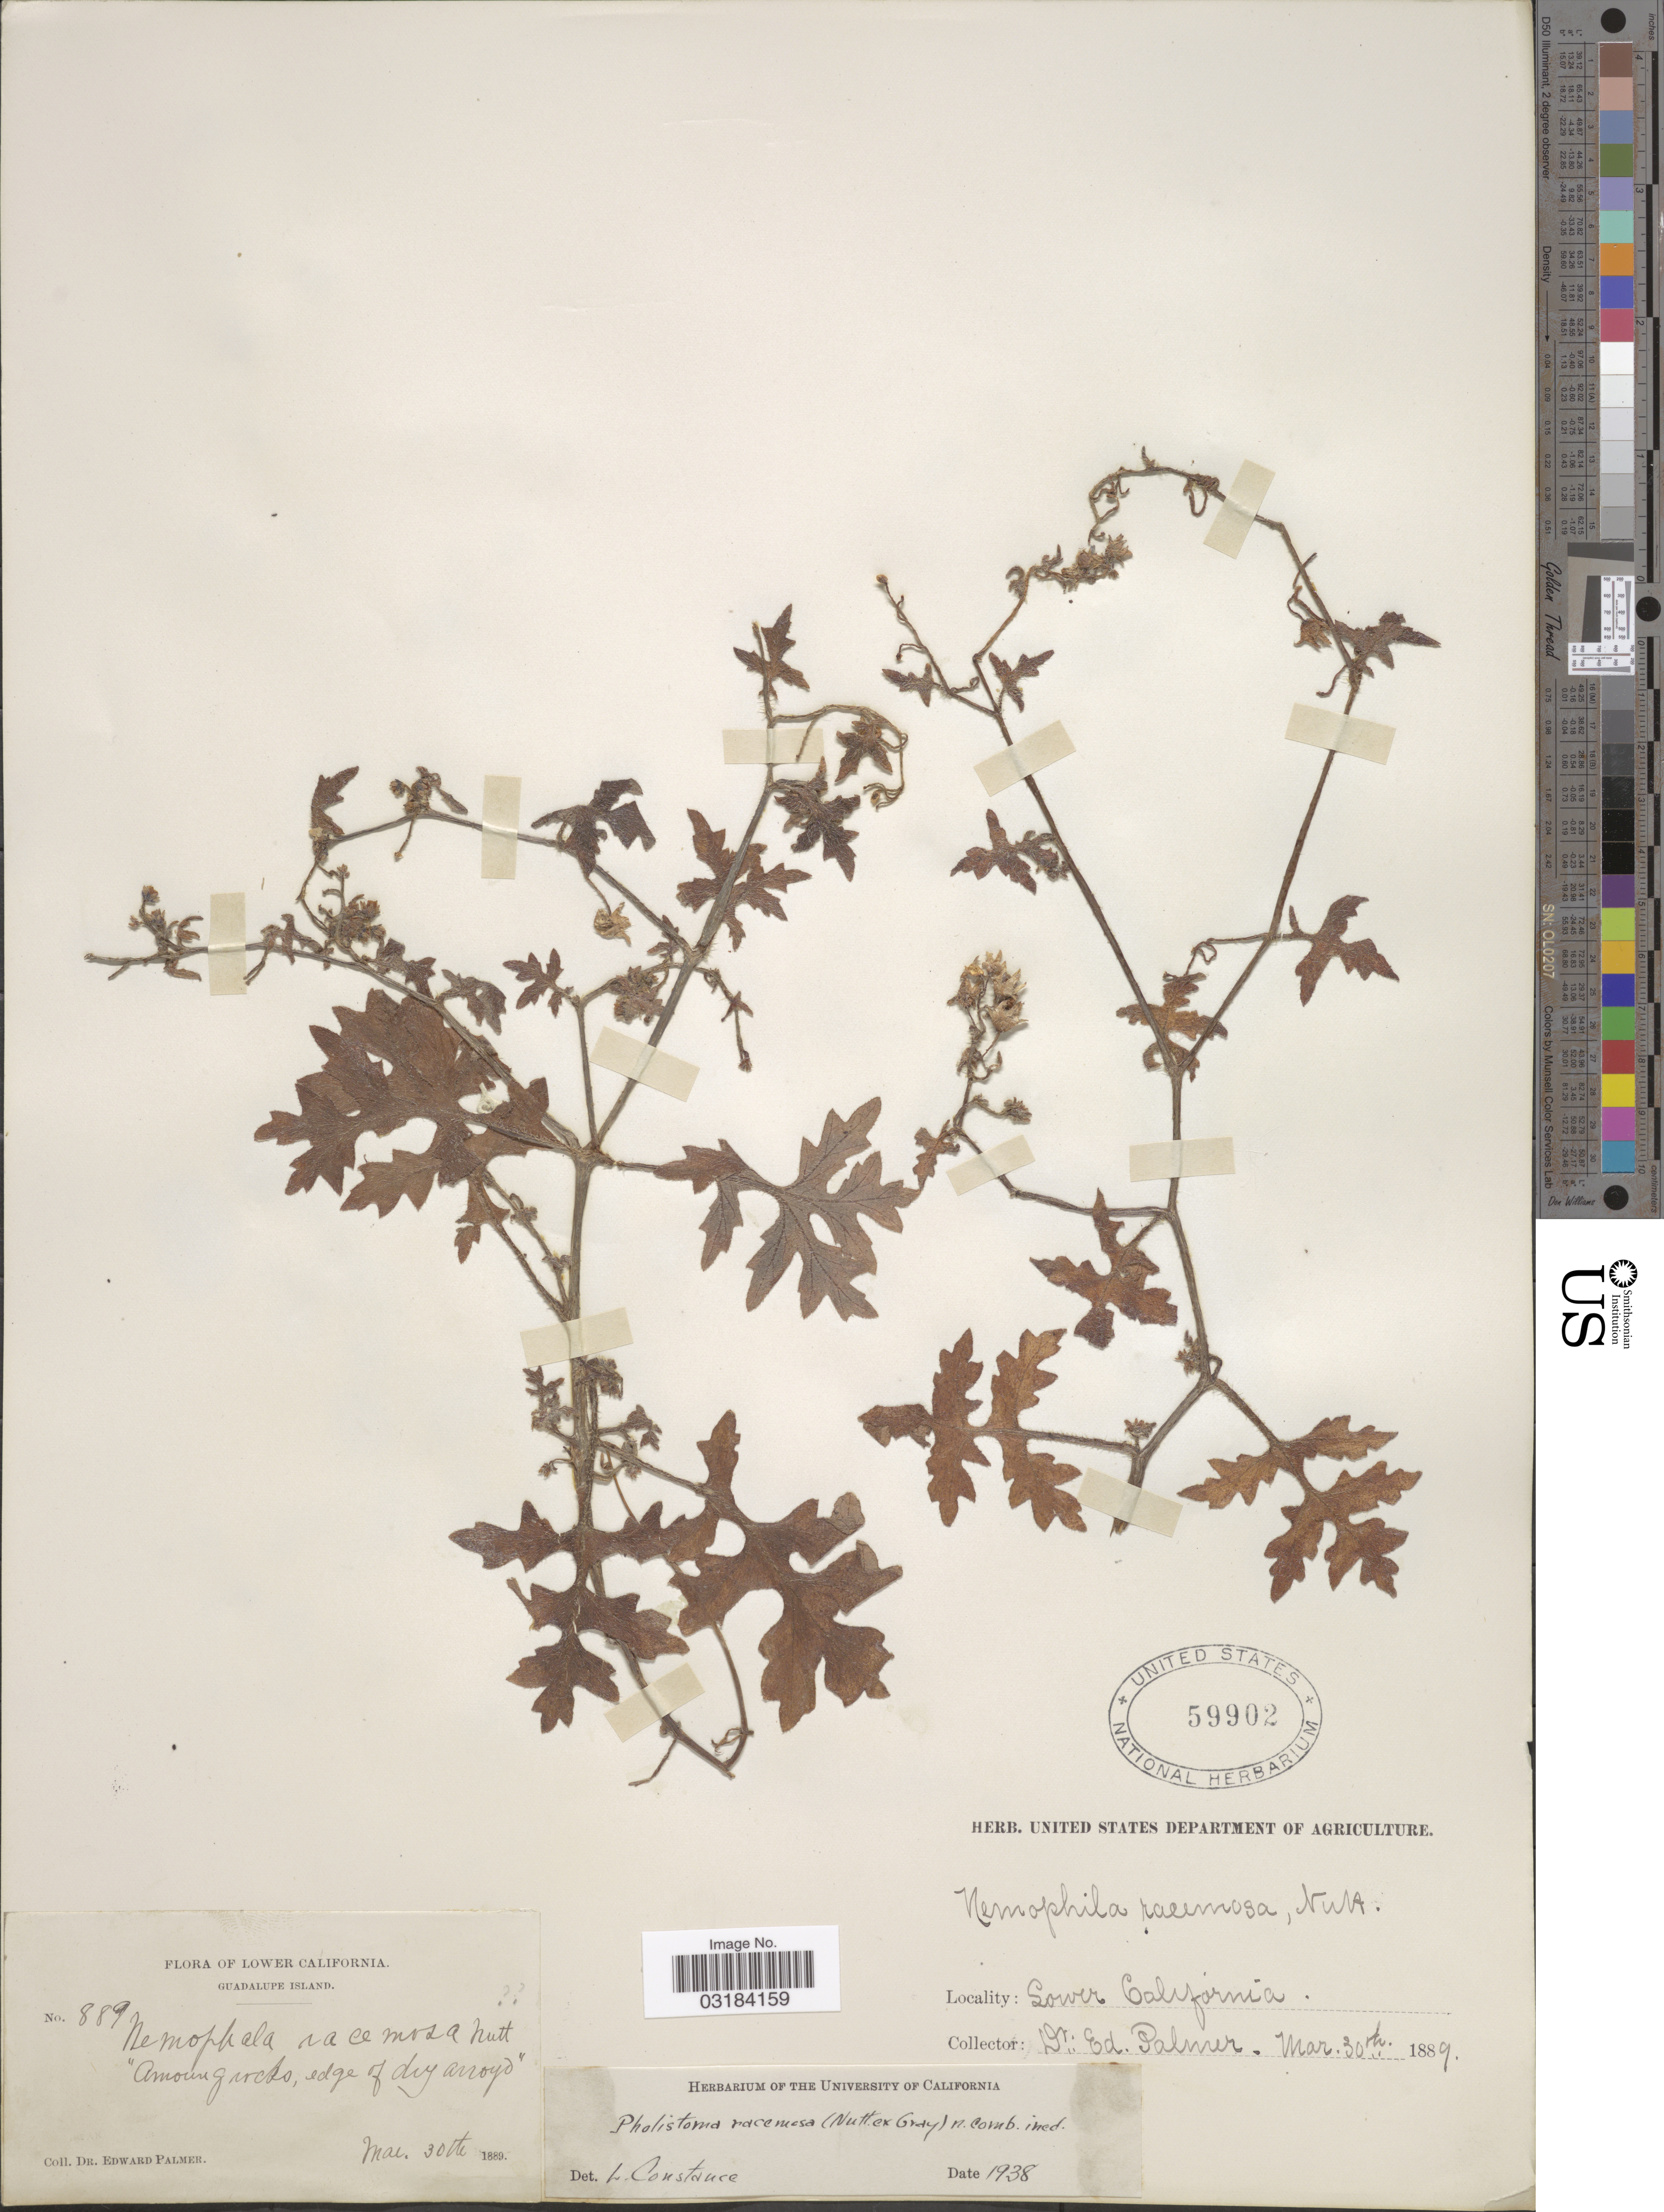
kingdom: Plantae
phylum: Tracheophyta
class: Magnoliopsida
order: Boraginales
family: Hydrophyllaceae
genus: Pholistoma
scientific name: Pholistoma racemosum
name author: (Nutt. ex A. Gray) Constance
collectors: E. Palmer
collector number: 889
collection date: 1889-03-30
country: Mexico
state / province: Baja California Norte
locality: Lower California. Guadalupe Island.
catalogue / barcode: US 59902